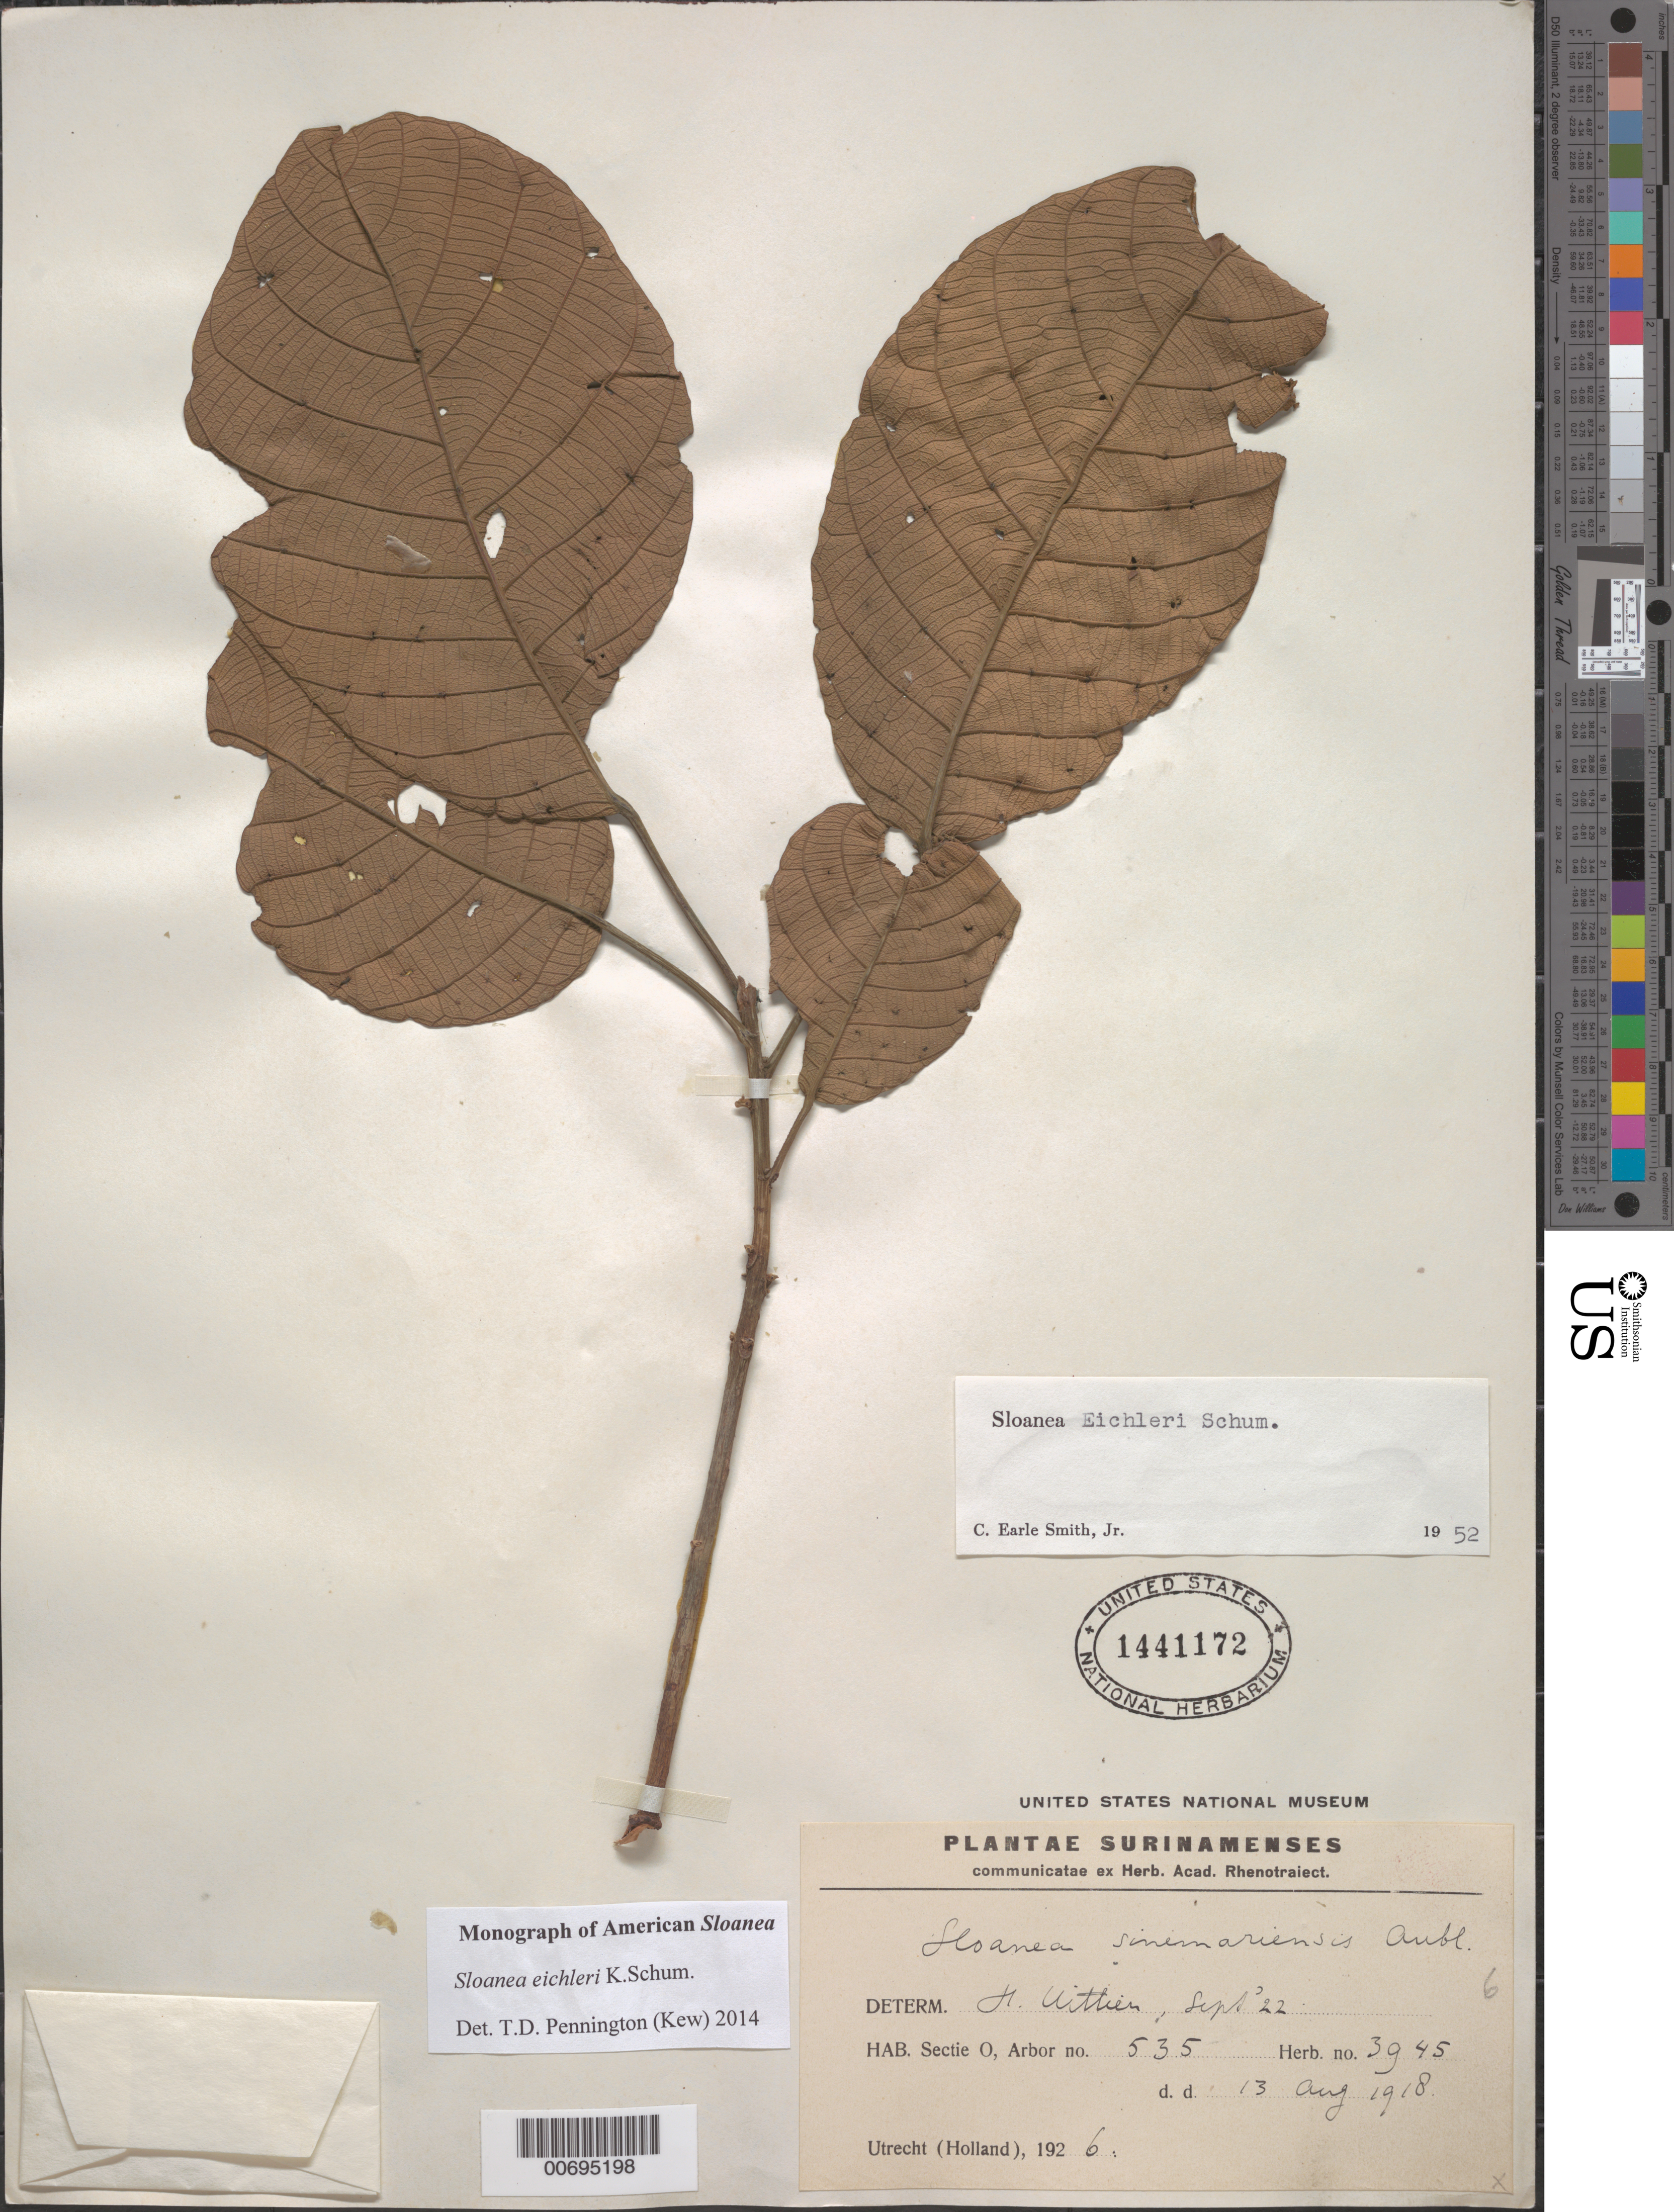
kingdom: Plantae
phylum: Tracheophyta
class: Magnoliopsida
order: Oxalidales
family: Elaeocarpaceae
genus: Sloanea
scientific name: Sloanea eichleri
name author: K. Schum.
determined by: Pennington, T. D., (K)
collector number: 3945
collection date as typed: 13-Aug-18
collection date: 1918-08-13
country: Suriname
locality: Sectie O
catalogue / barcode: US 1441172